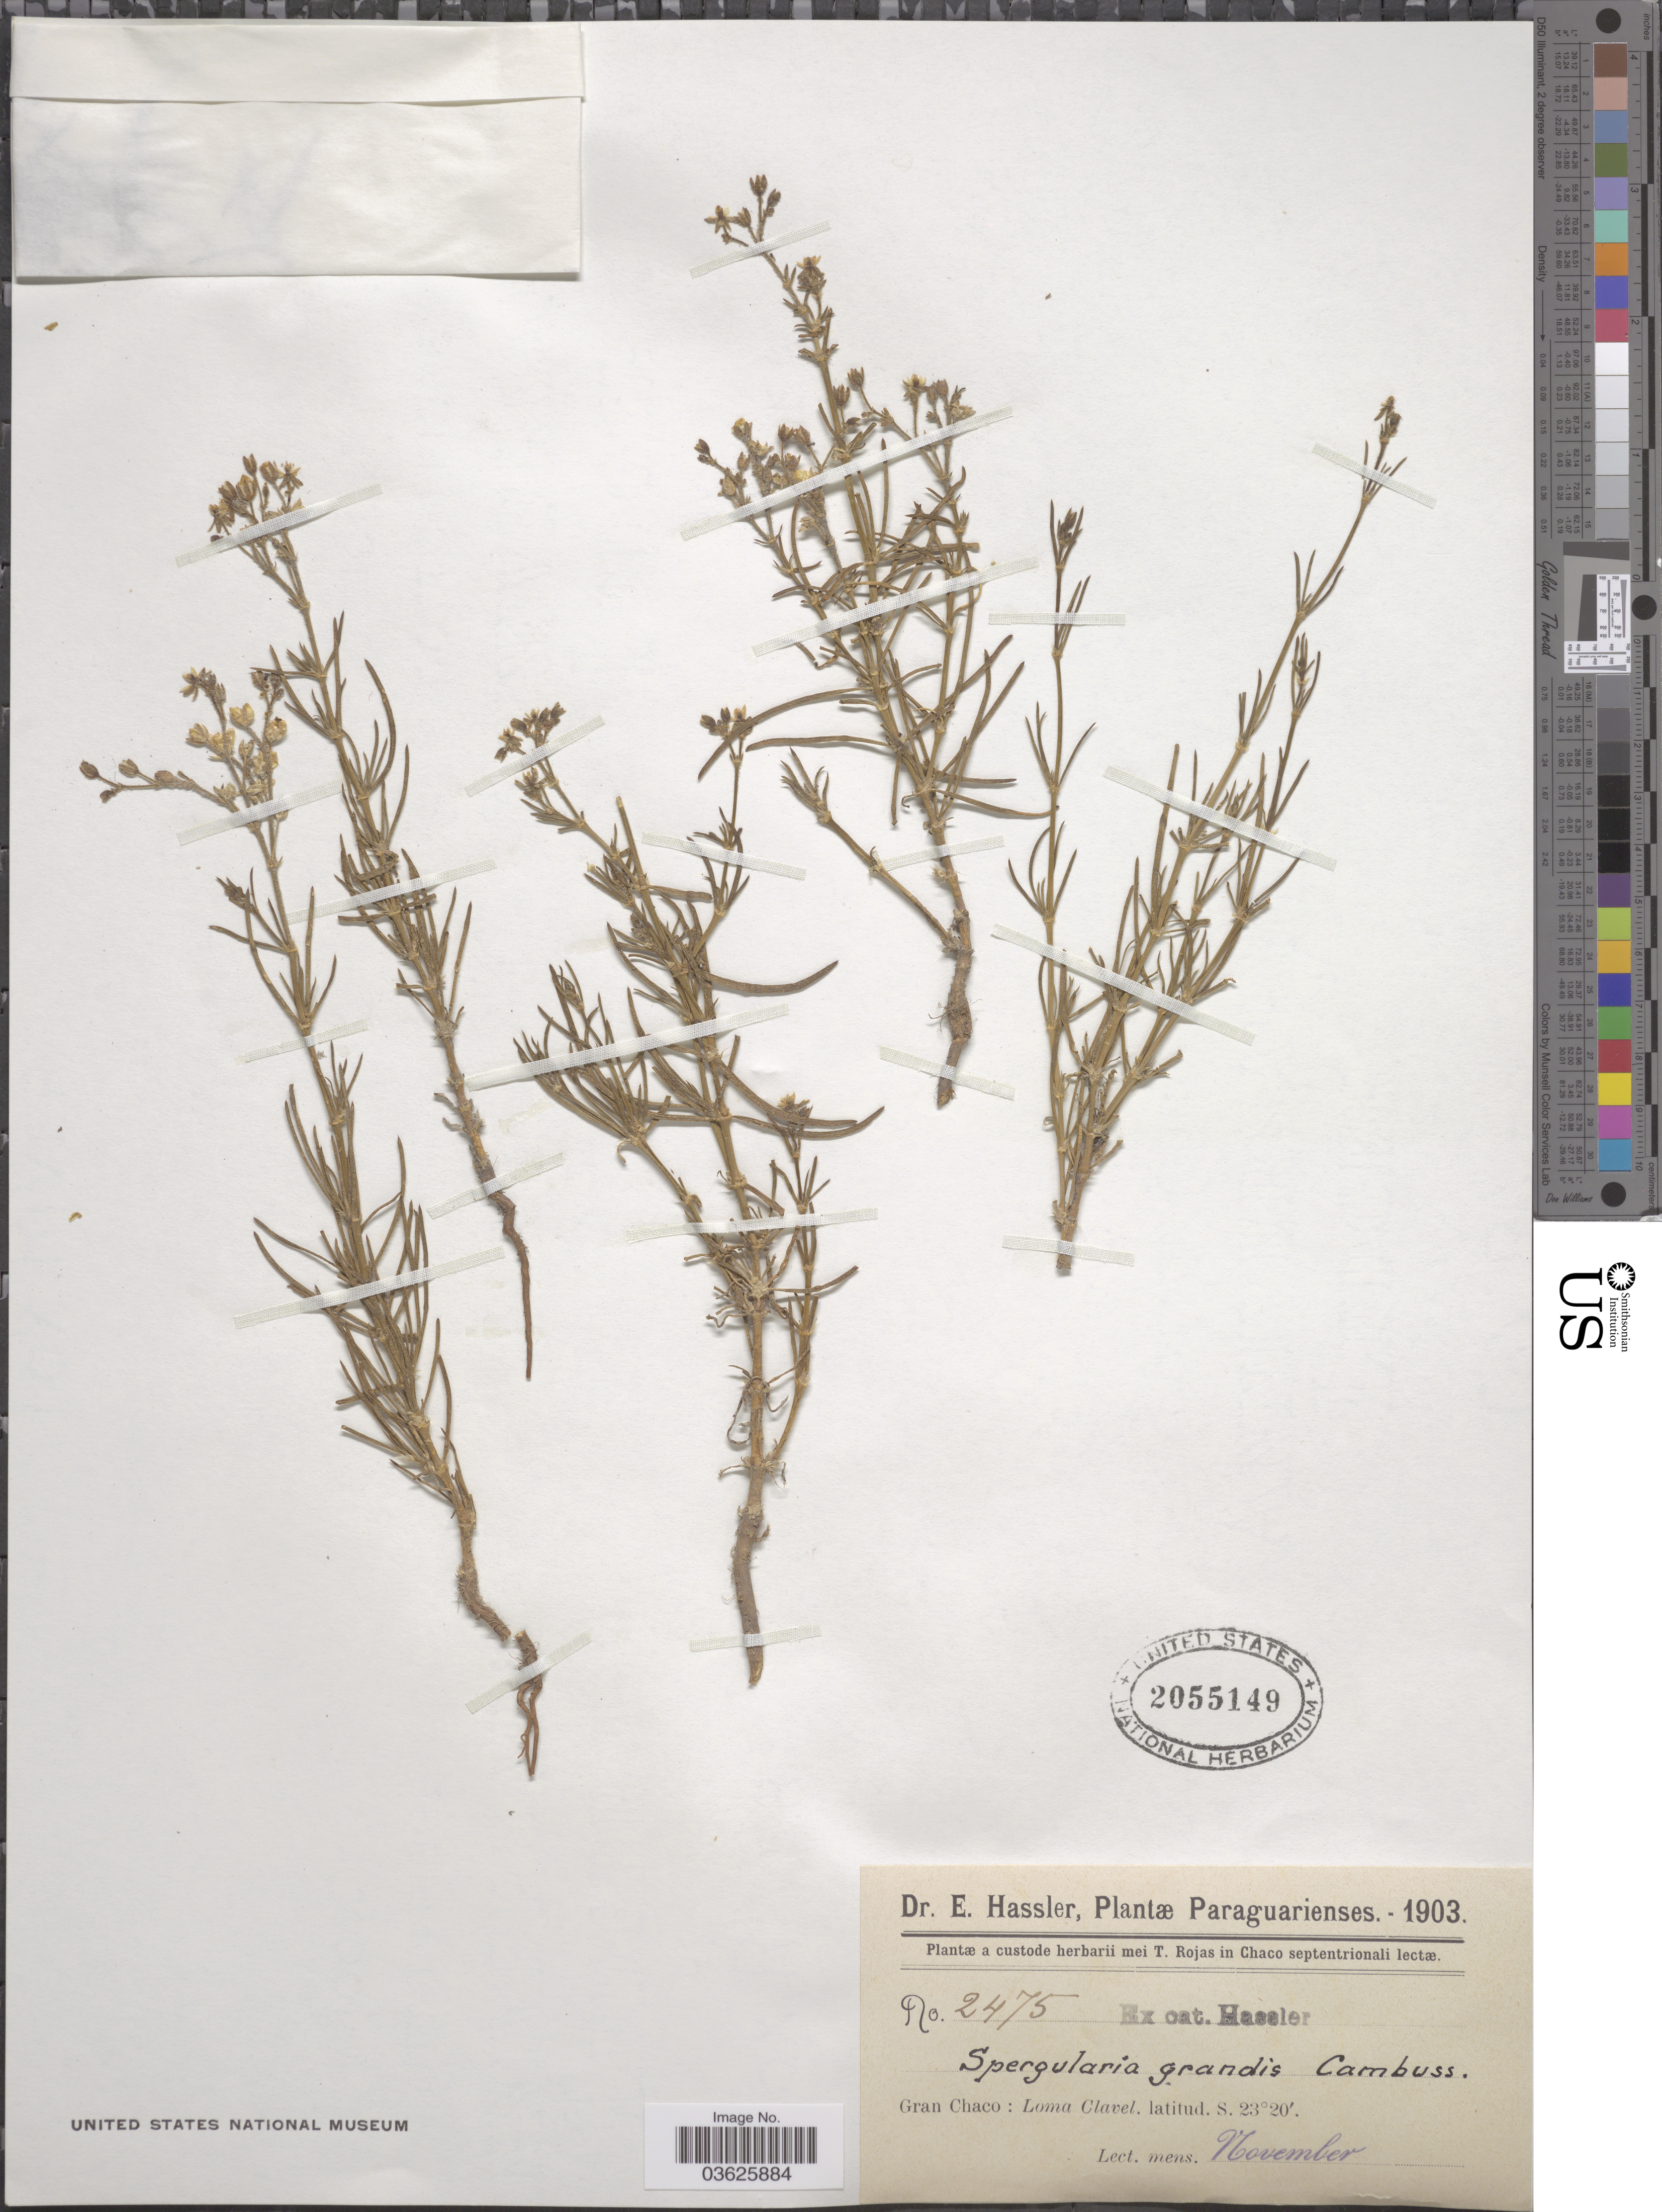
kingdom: Plantae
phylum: Tracheophyta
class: Magnoliopsida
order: Caryophyllales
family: Caryophyllaceae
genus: Spergularia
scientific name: Spergularia grandis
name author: (Pers.) Cambess.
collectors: E. Hassler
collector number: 2475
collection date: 1903-11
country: Paraguay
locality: Chaco septentrionali. Gran Chaco: Loma Clavel.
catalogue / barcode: US 2055149